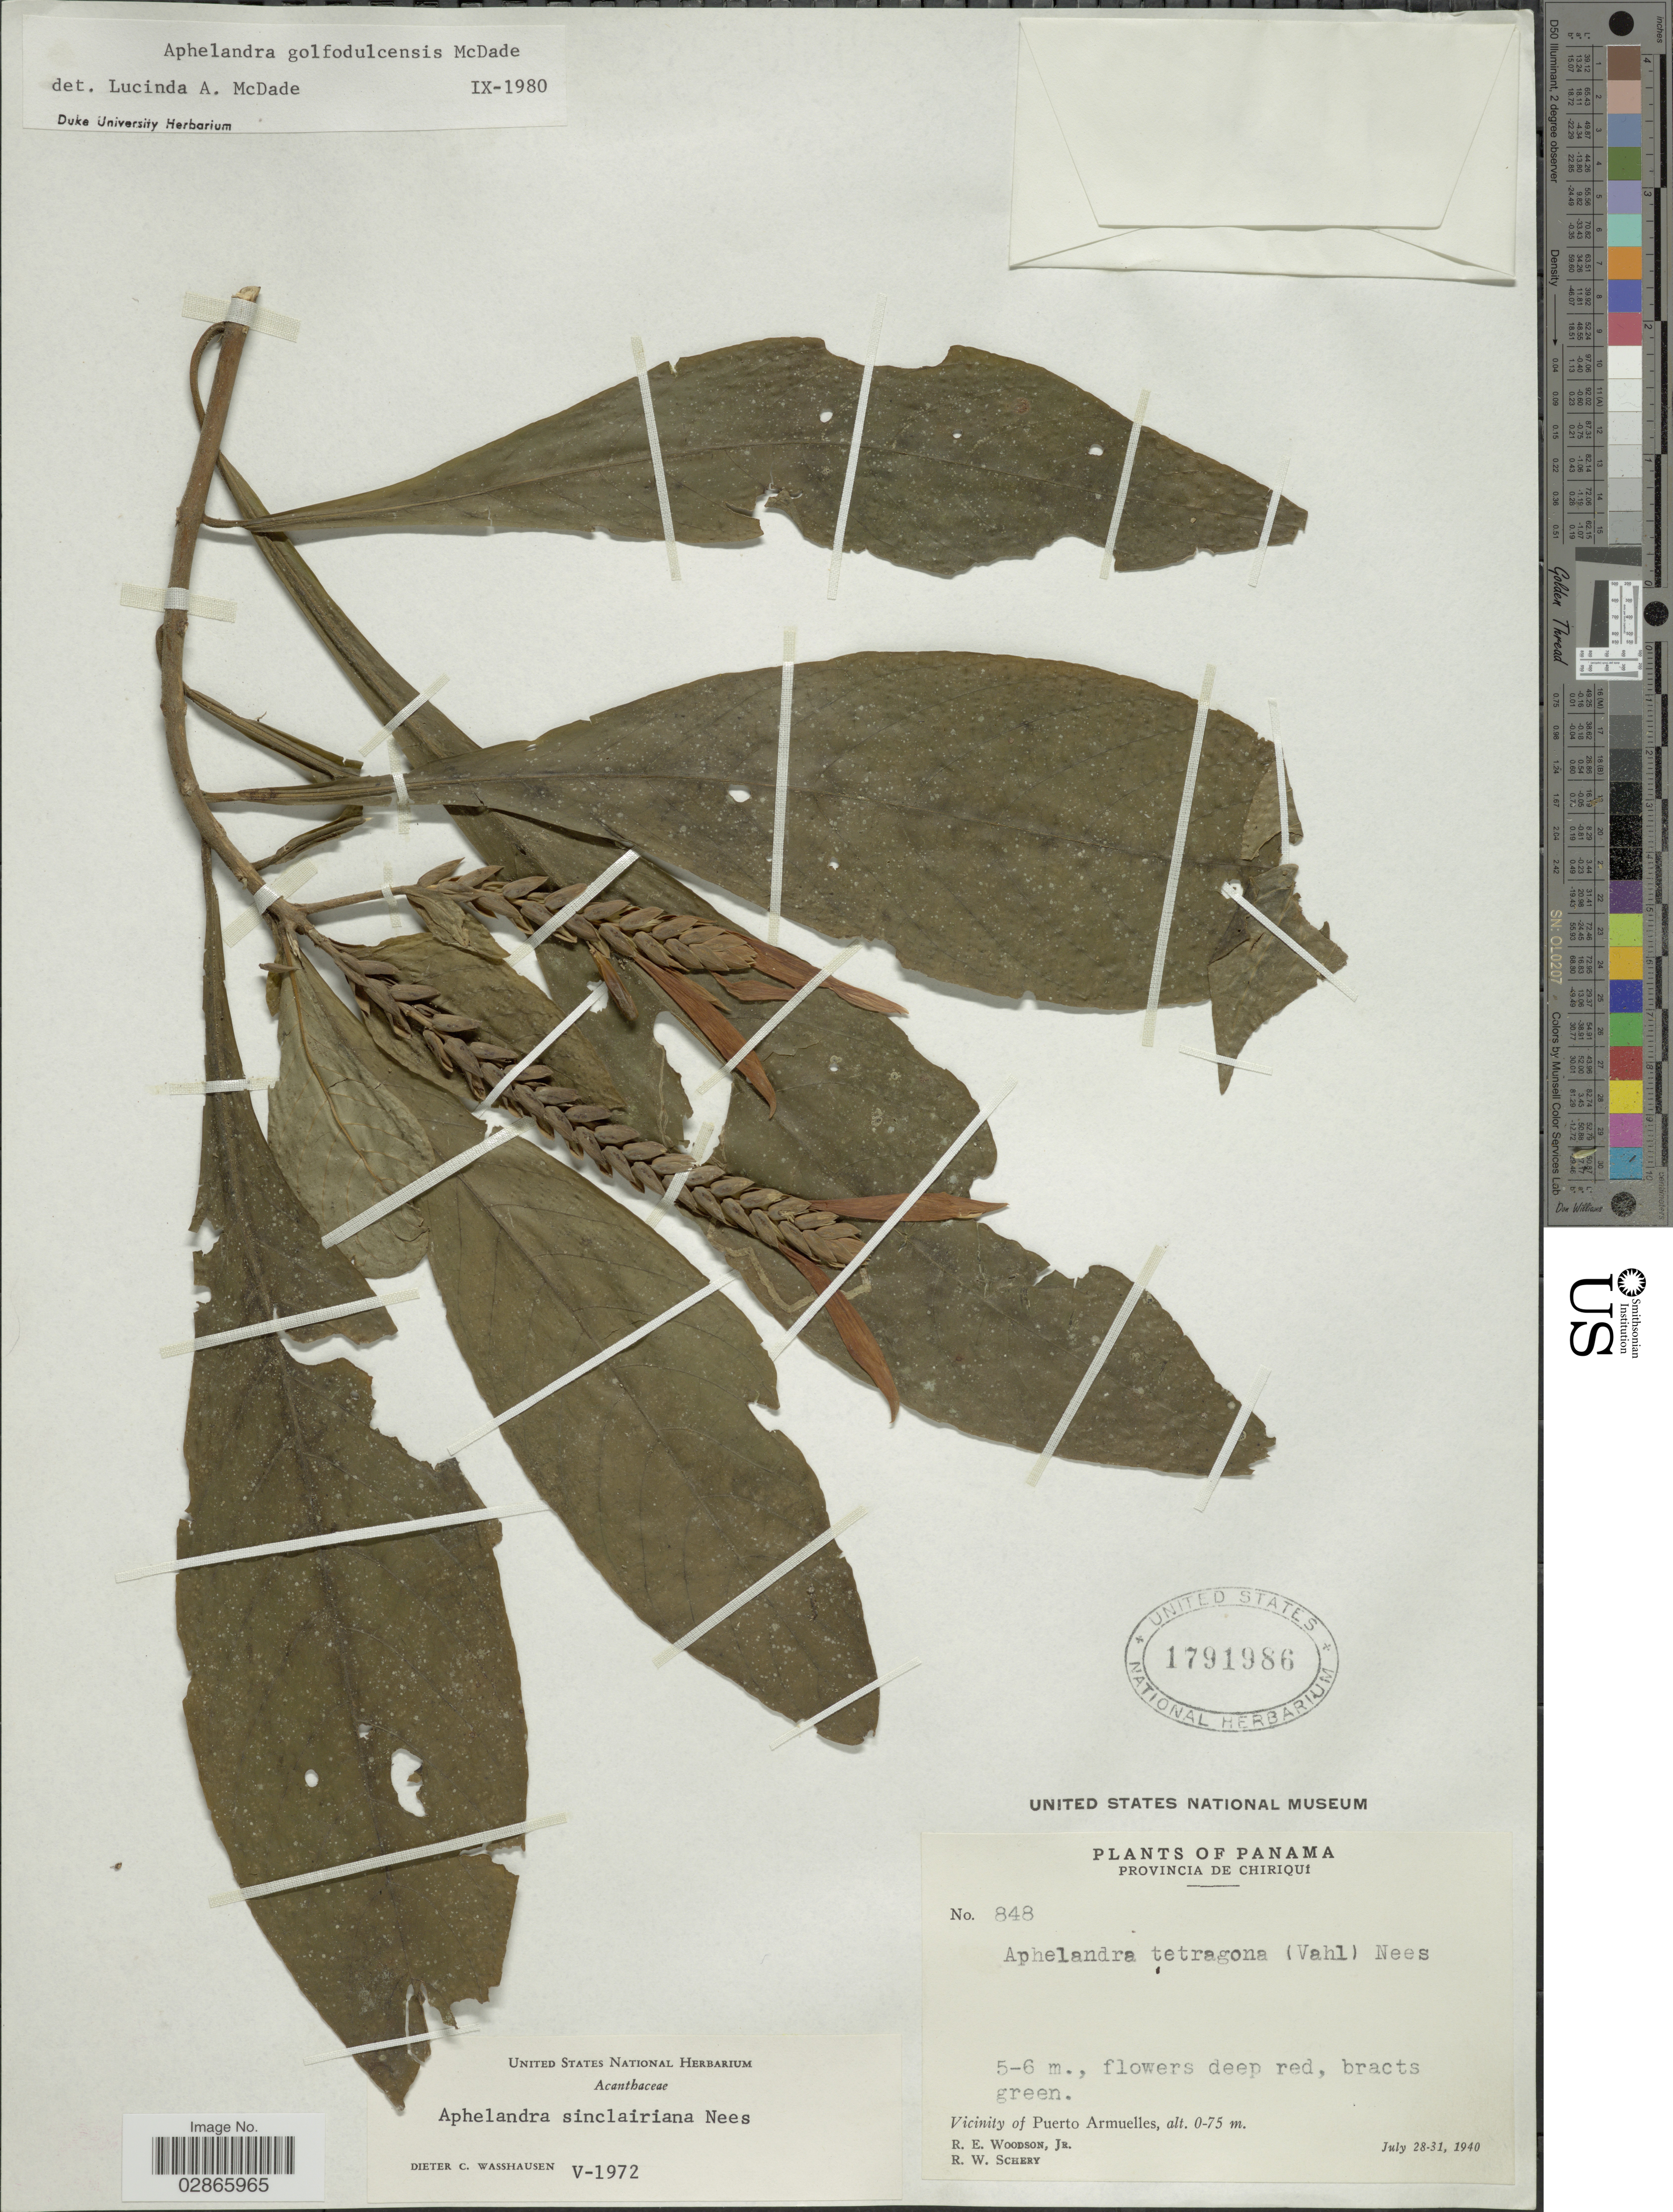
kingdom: Plantae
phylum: Tracheophyta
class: Magnoliopsida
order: Lamiales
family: Acanthaceae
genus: Aphelandra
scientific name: Aphelandra golfodulcensis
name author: McDade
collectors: R. E. Woodson & R. W. Schery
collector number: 848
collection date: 1940-07-18/1940-07-31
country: Panama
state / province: Chiriqui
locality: Vicinity of Puerto Armuelles.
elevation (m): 0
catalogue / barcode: US 1791986